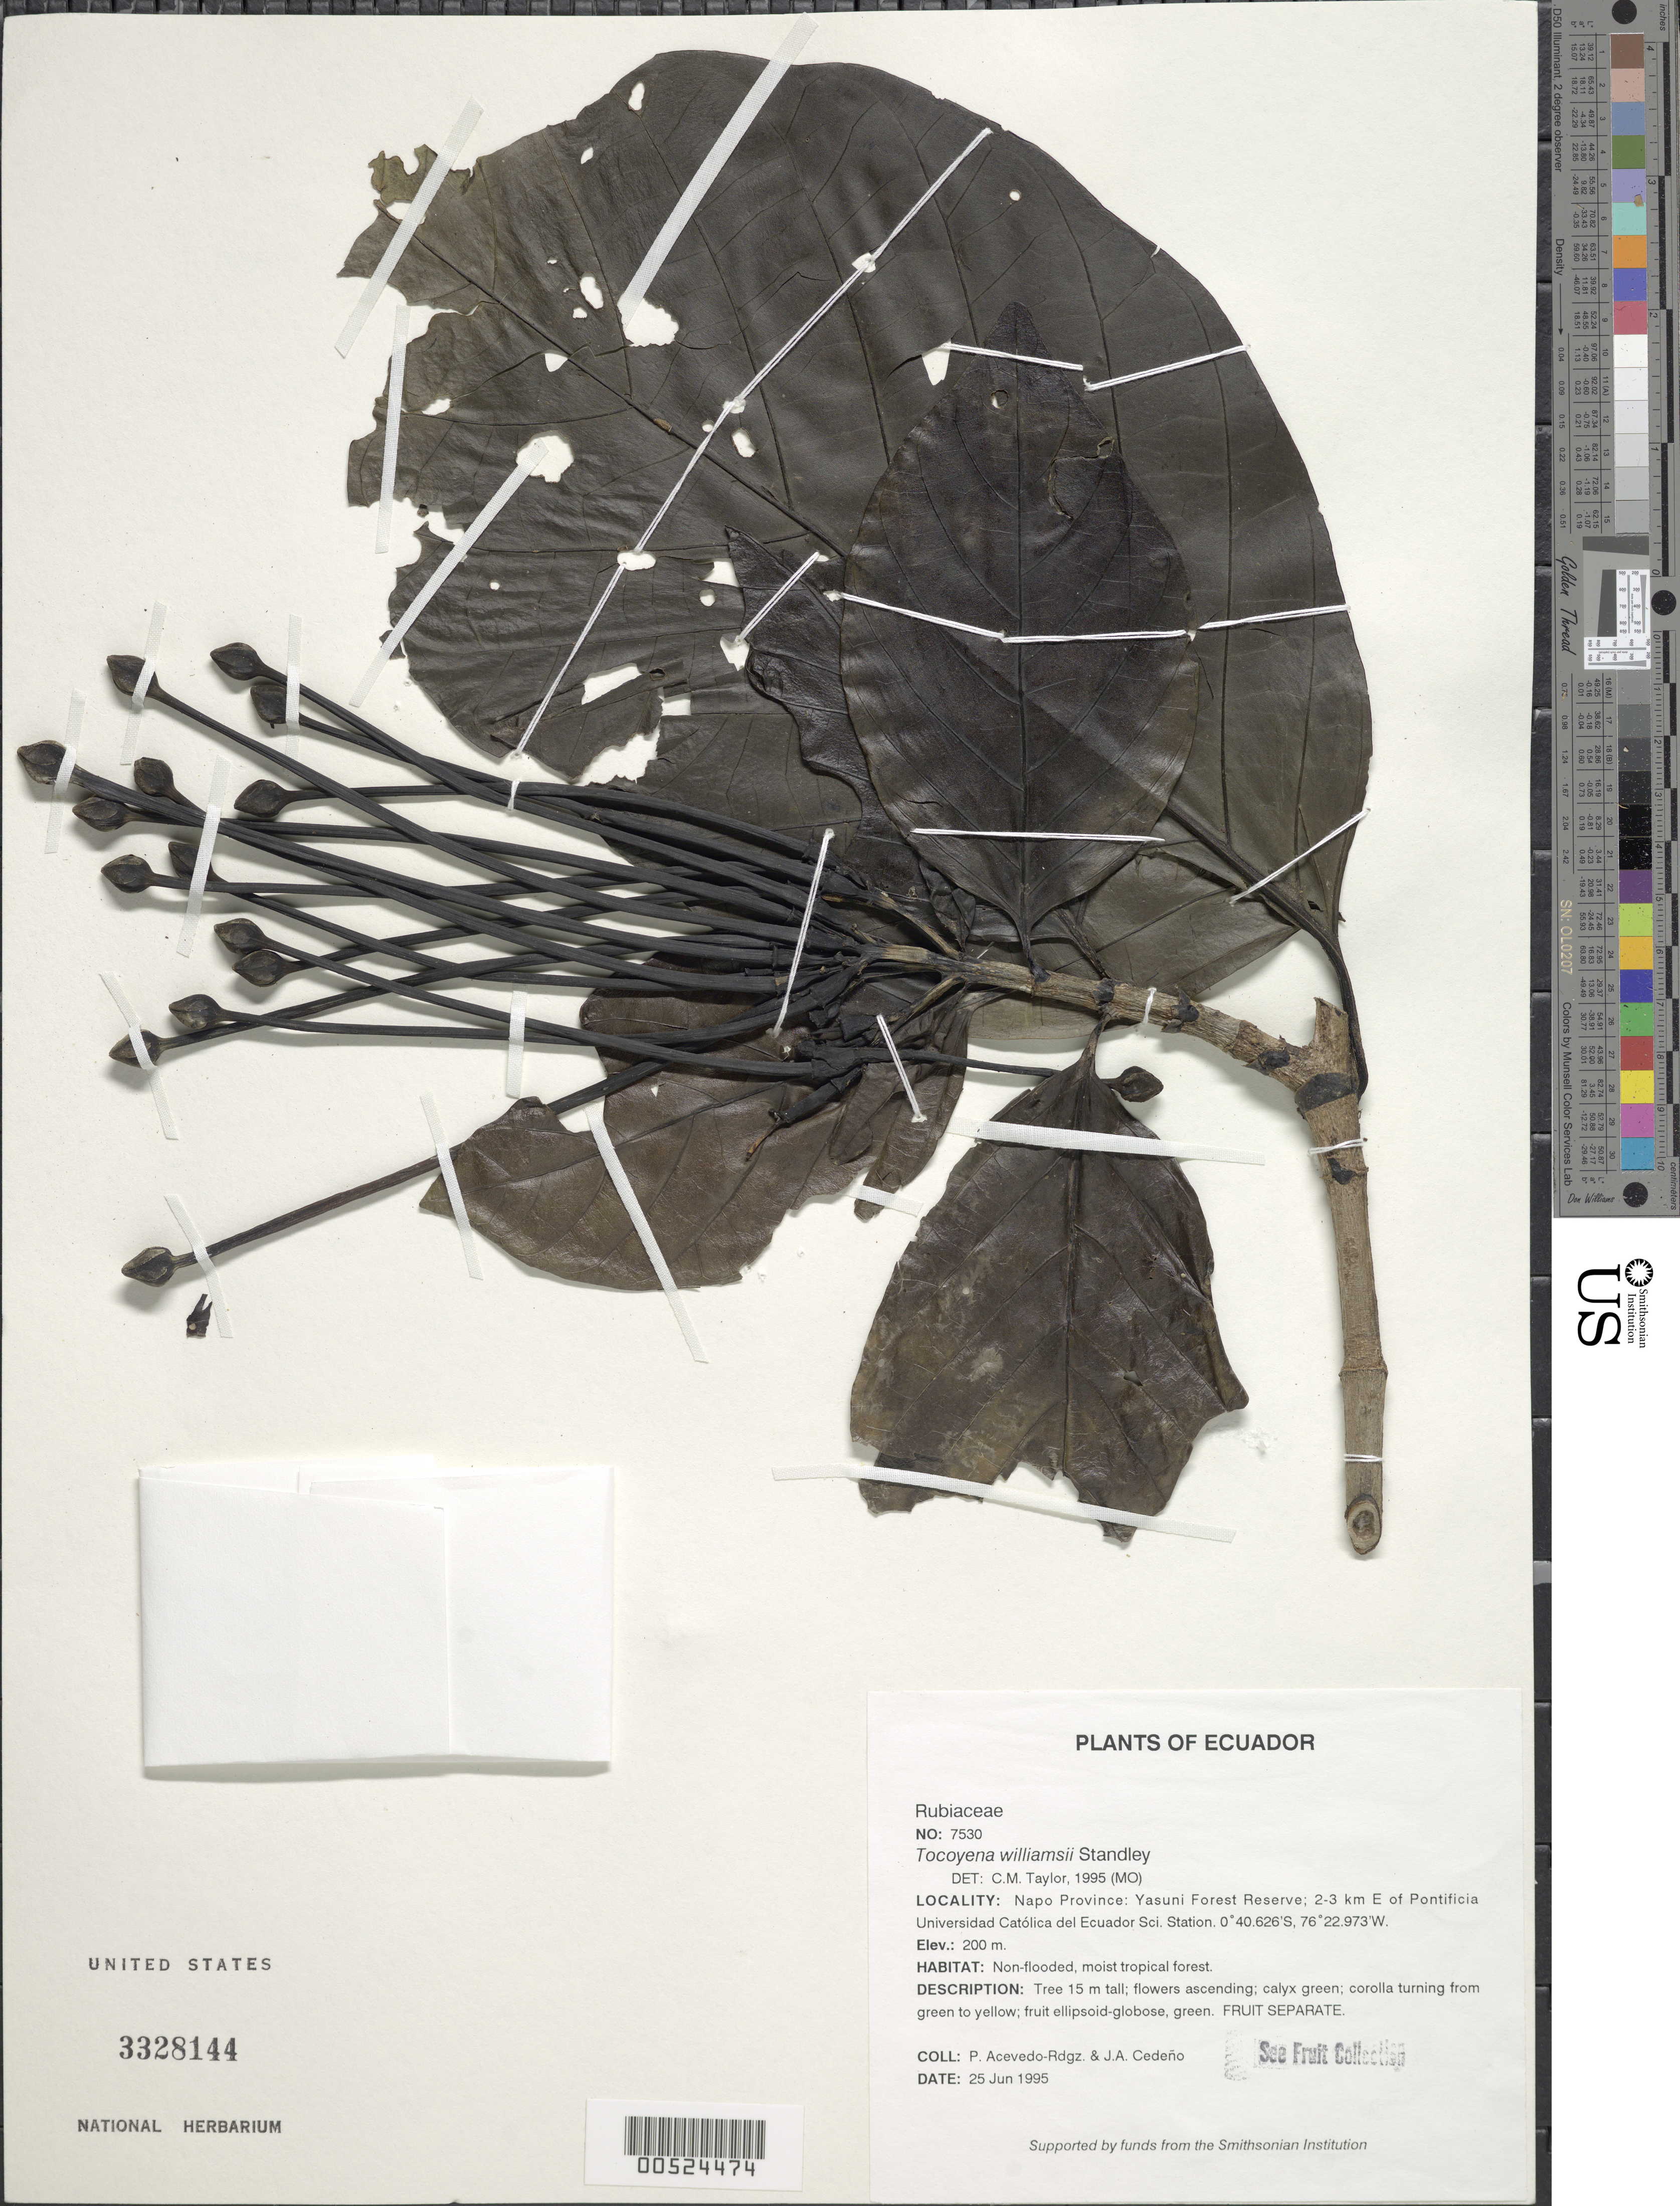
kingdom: Plantae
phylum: Tracheophyta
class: Magnoliopsida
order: Gentianales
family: Rubiaceae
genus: Tocoyena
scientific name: Tocoyena williamsii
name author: Standl.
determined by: Taylor, Charlotte M.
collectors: P. Acevedo-Rodr. & J. A. Cedeño M.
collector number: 7530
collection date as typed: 25 Jun 1995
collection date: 1995-06-25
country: Ecuador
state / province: Napo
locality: Yasuni Forest Reserve; 2-3 km E of Pontificia Universidad Católica del Ecuador Sci. Station.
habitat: Non-flooded, moist tropical forest.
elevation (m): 200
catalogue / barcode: US 3328144